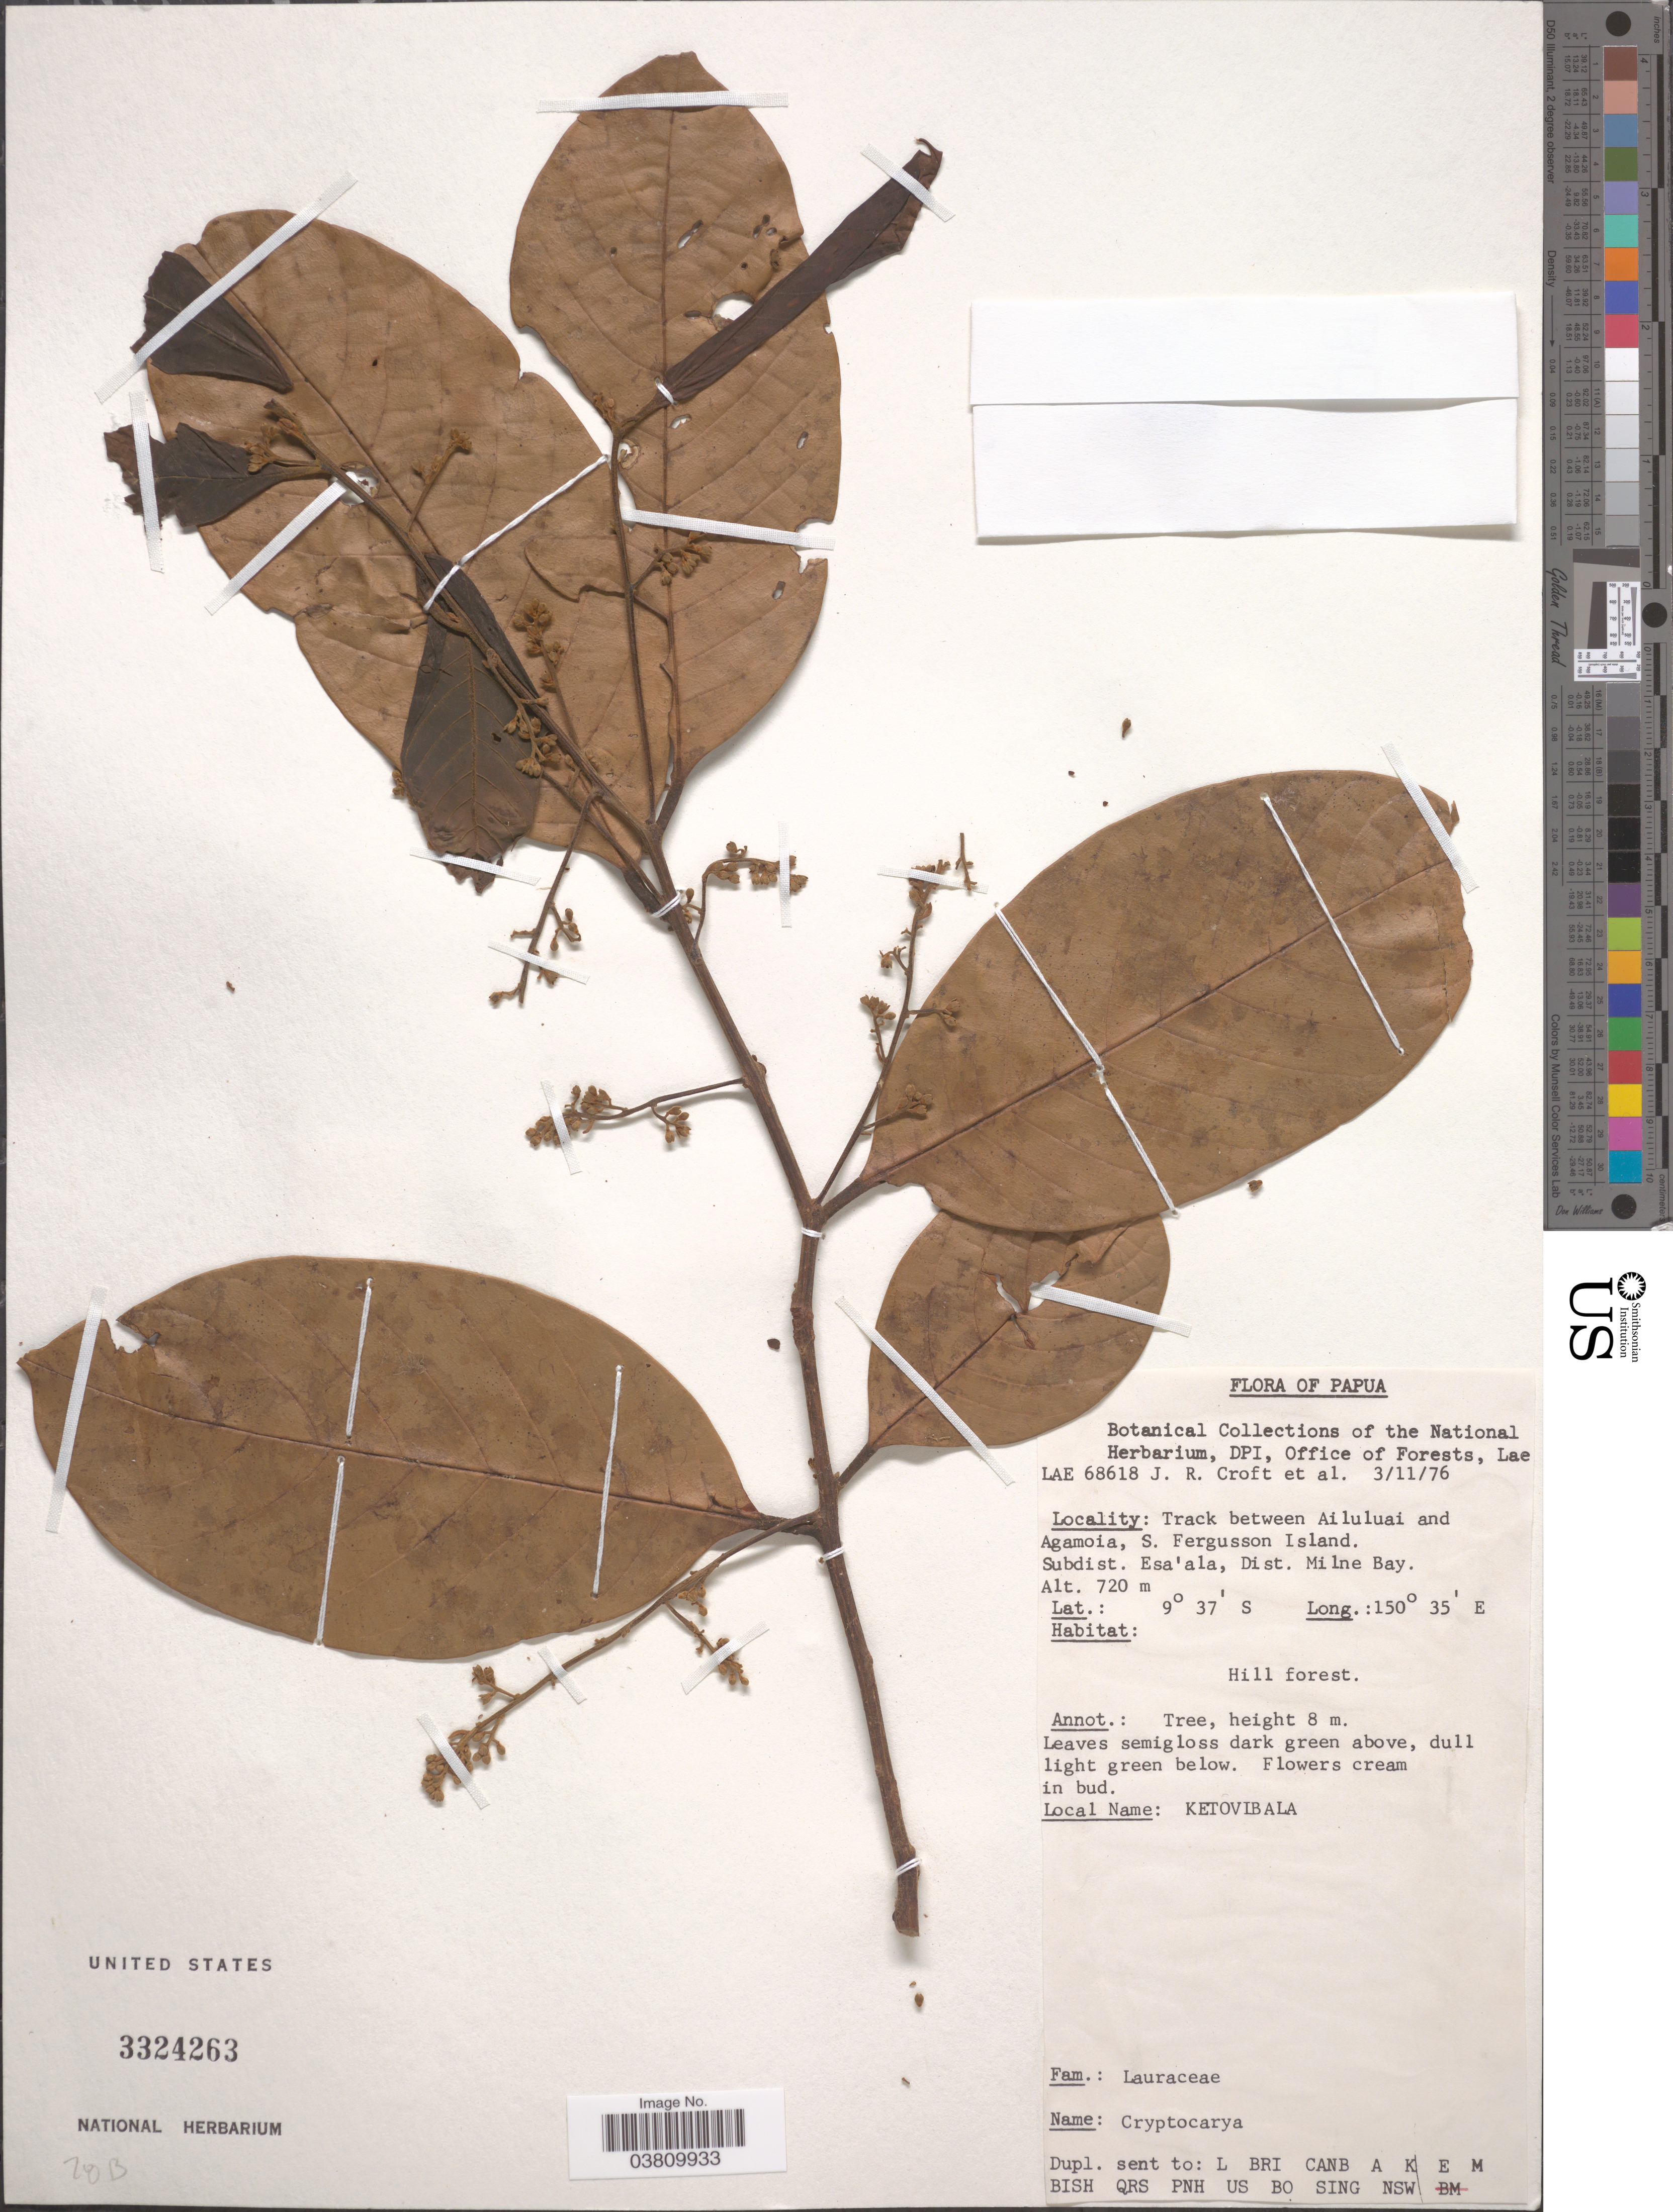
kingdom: Plantae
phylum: Tracheophyta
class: Magnoliopsida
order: Laurales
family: Lauraceae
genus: Cryptocarya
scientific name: Cryptocarya sp.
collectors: J. R. Croft & et al.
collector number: LAE68618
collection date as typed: Transcribed d/m/y: 3/11/76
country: Papua New Guinea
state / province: Milne Bay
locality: Track between Ailuluai and Agamoia, S. Fergusson Island. Subdist. Esa'ala, Dist. Milne Bay.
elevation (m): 720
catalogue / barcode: US 3324263